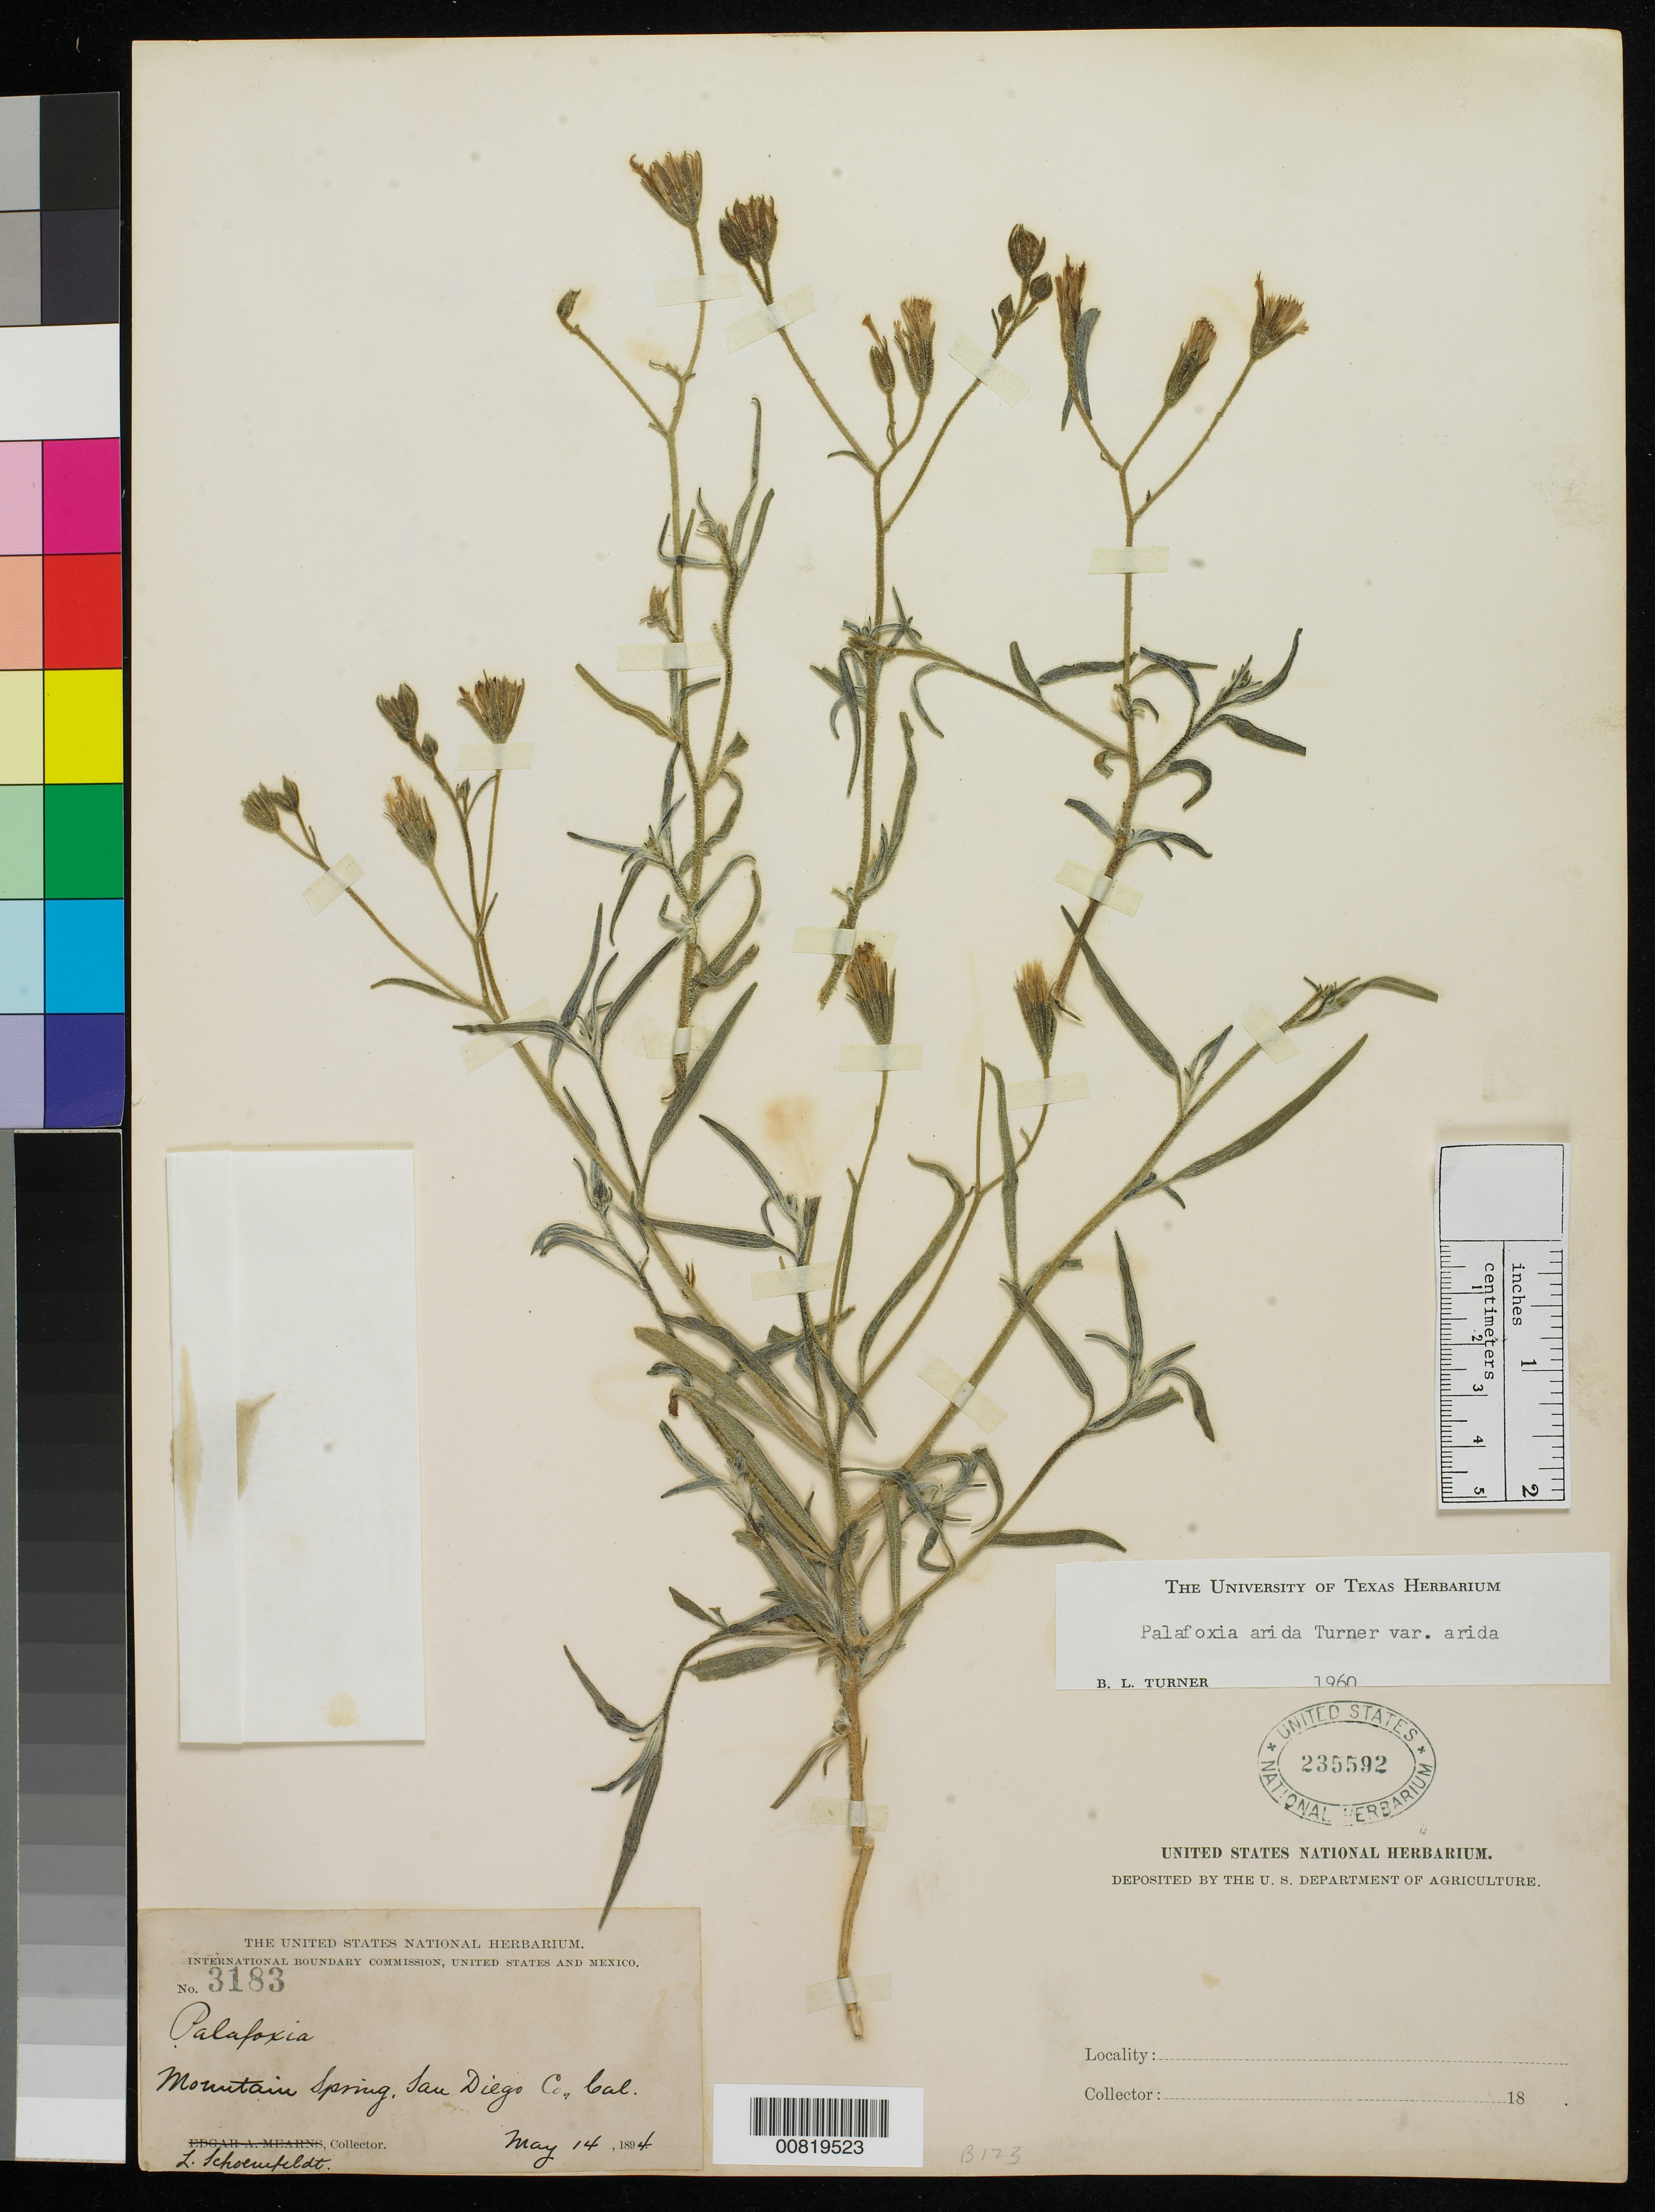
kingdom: Plantae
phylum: Tracheophyta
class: Magnoliopsida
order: Asterales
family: Asteraceae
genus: Palafoxia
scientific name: Palafoxia arida var. arida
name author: B.L. Turner & M.I. Morris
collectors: L. Schoenfeldt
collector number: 3183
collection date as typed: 14 May 1894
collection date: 1894-05-14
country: United States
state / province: California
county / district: San Diego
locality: Mountain Spring, San Diego County, California.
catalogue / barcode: US 235592